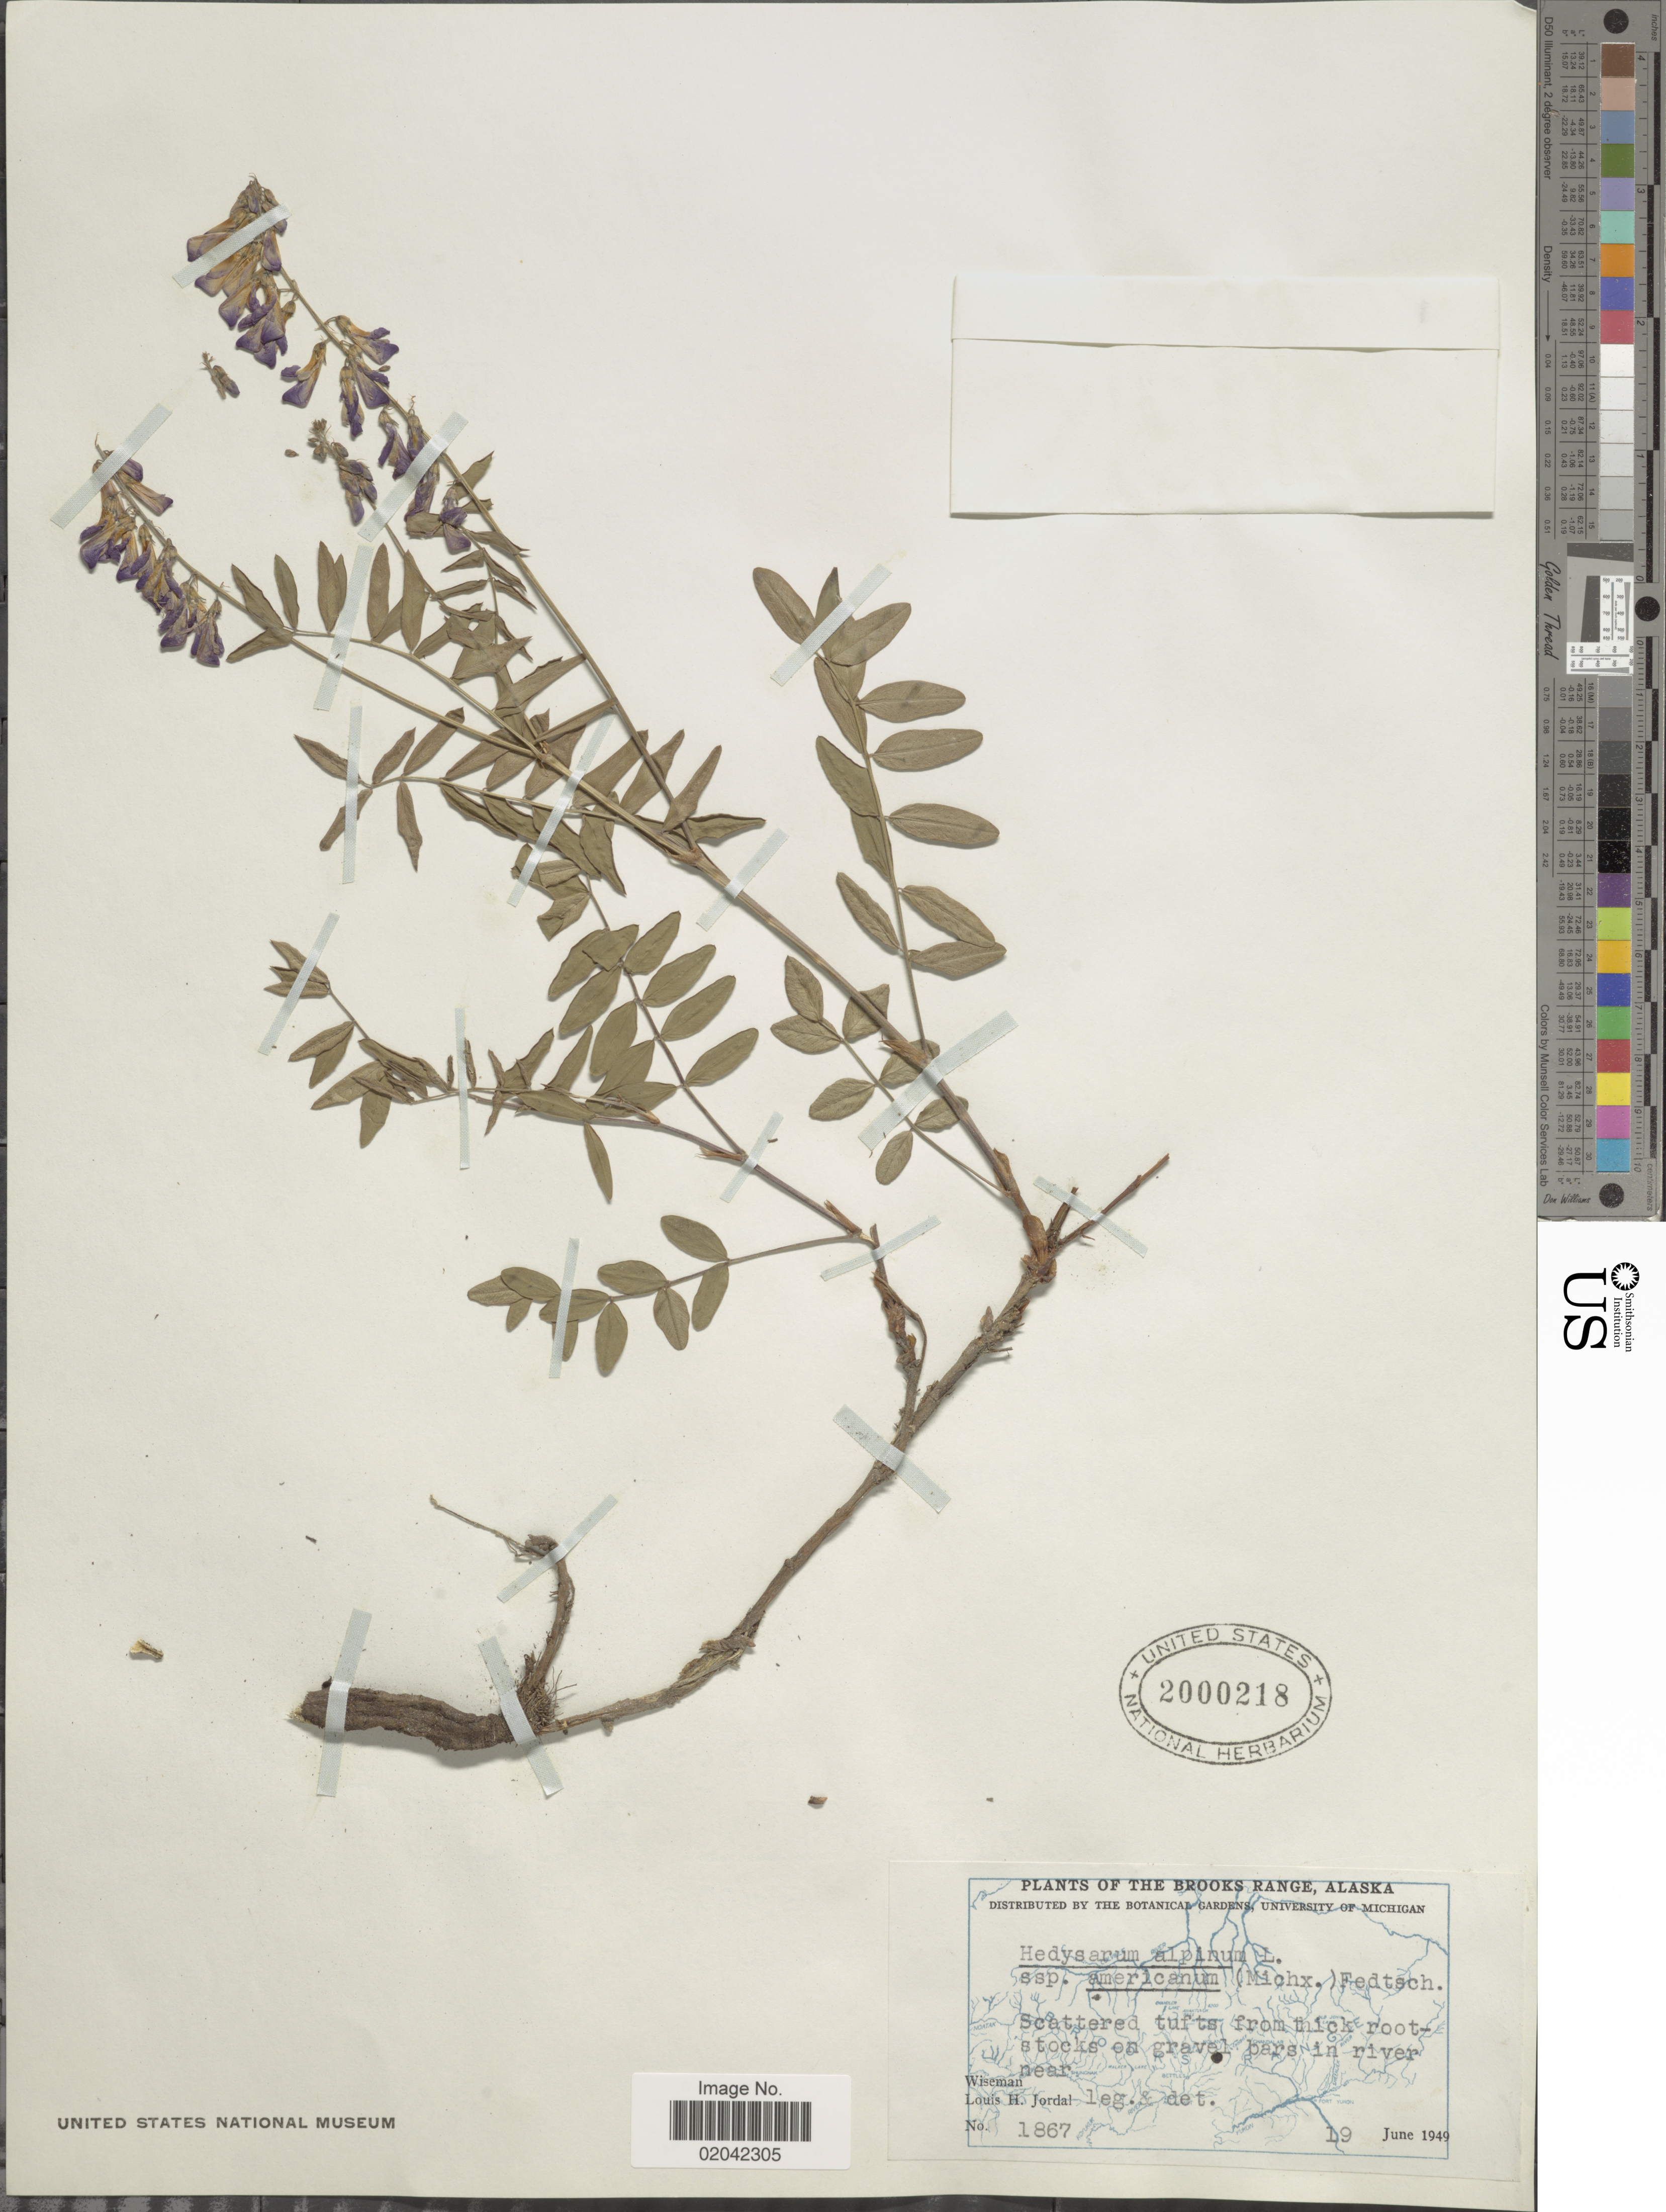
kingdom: Plantae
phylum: Tracheophyta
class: Magnoliopsida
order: Fabales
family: Fabaceae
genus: Hedysarum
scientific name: Hedysarum alpinum var. americanum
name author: Michx. ex Pursh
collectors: L. Jordal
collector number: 1867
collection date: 1949-06-19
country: United States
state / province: Alaska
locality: The Brooks Range. Scatterd tufts from thick rootstocks on gravel bars in river near Wiseman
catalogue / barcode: US 2000218